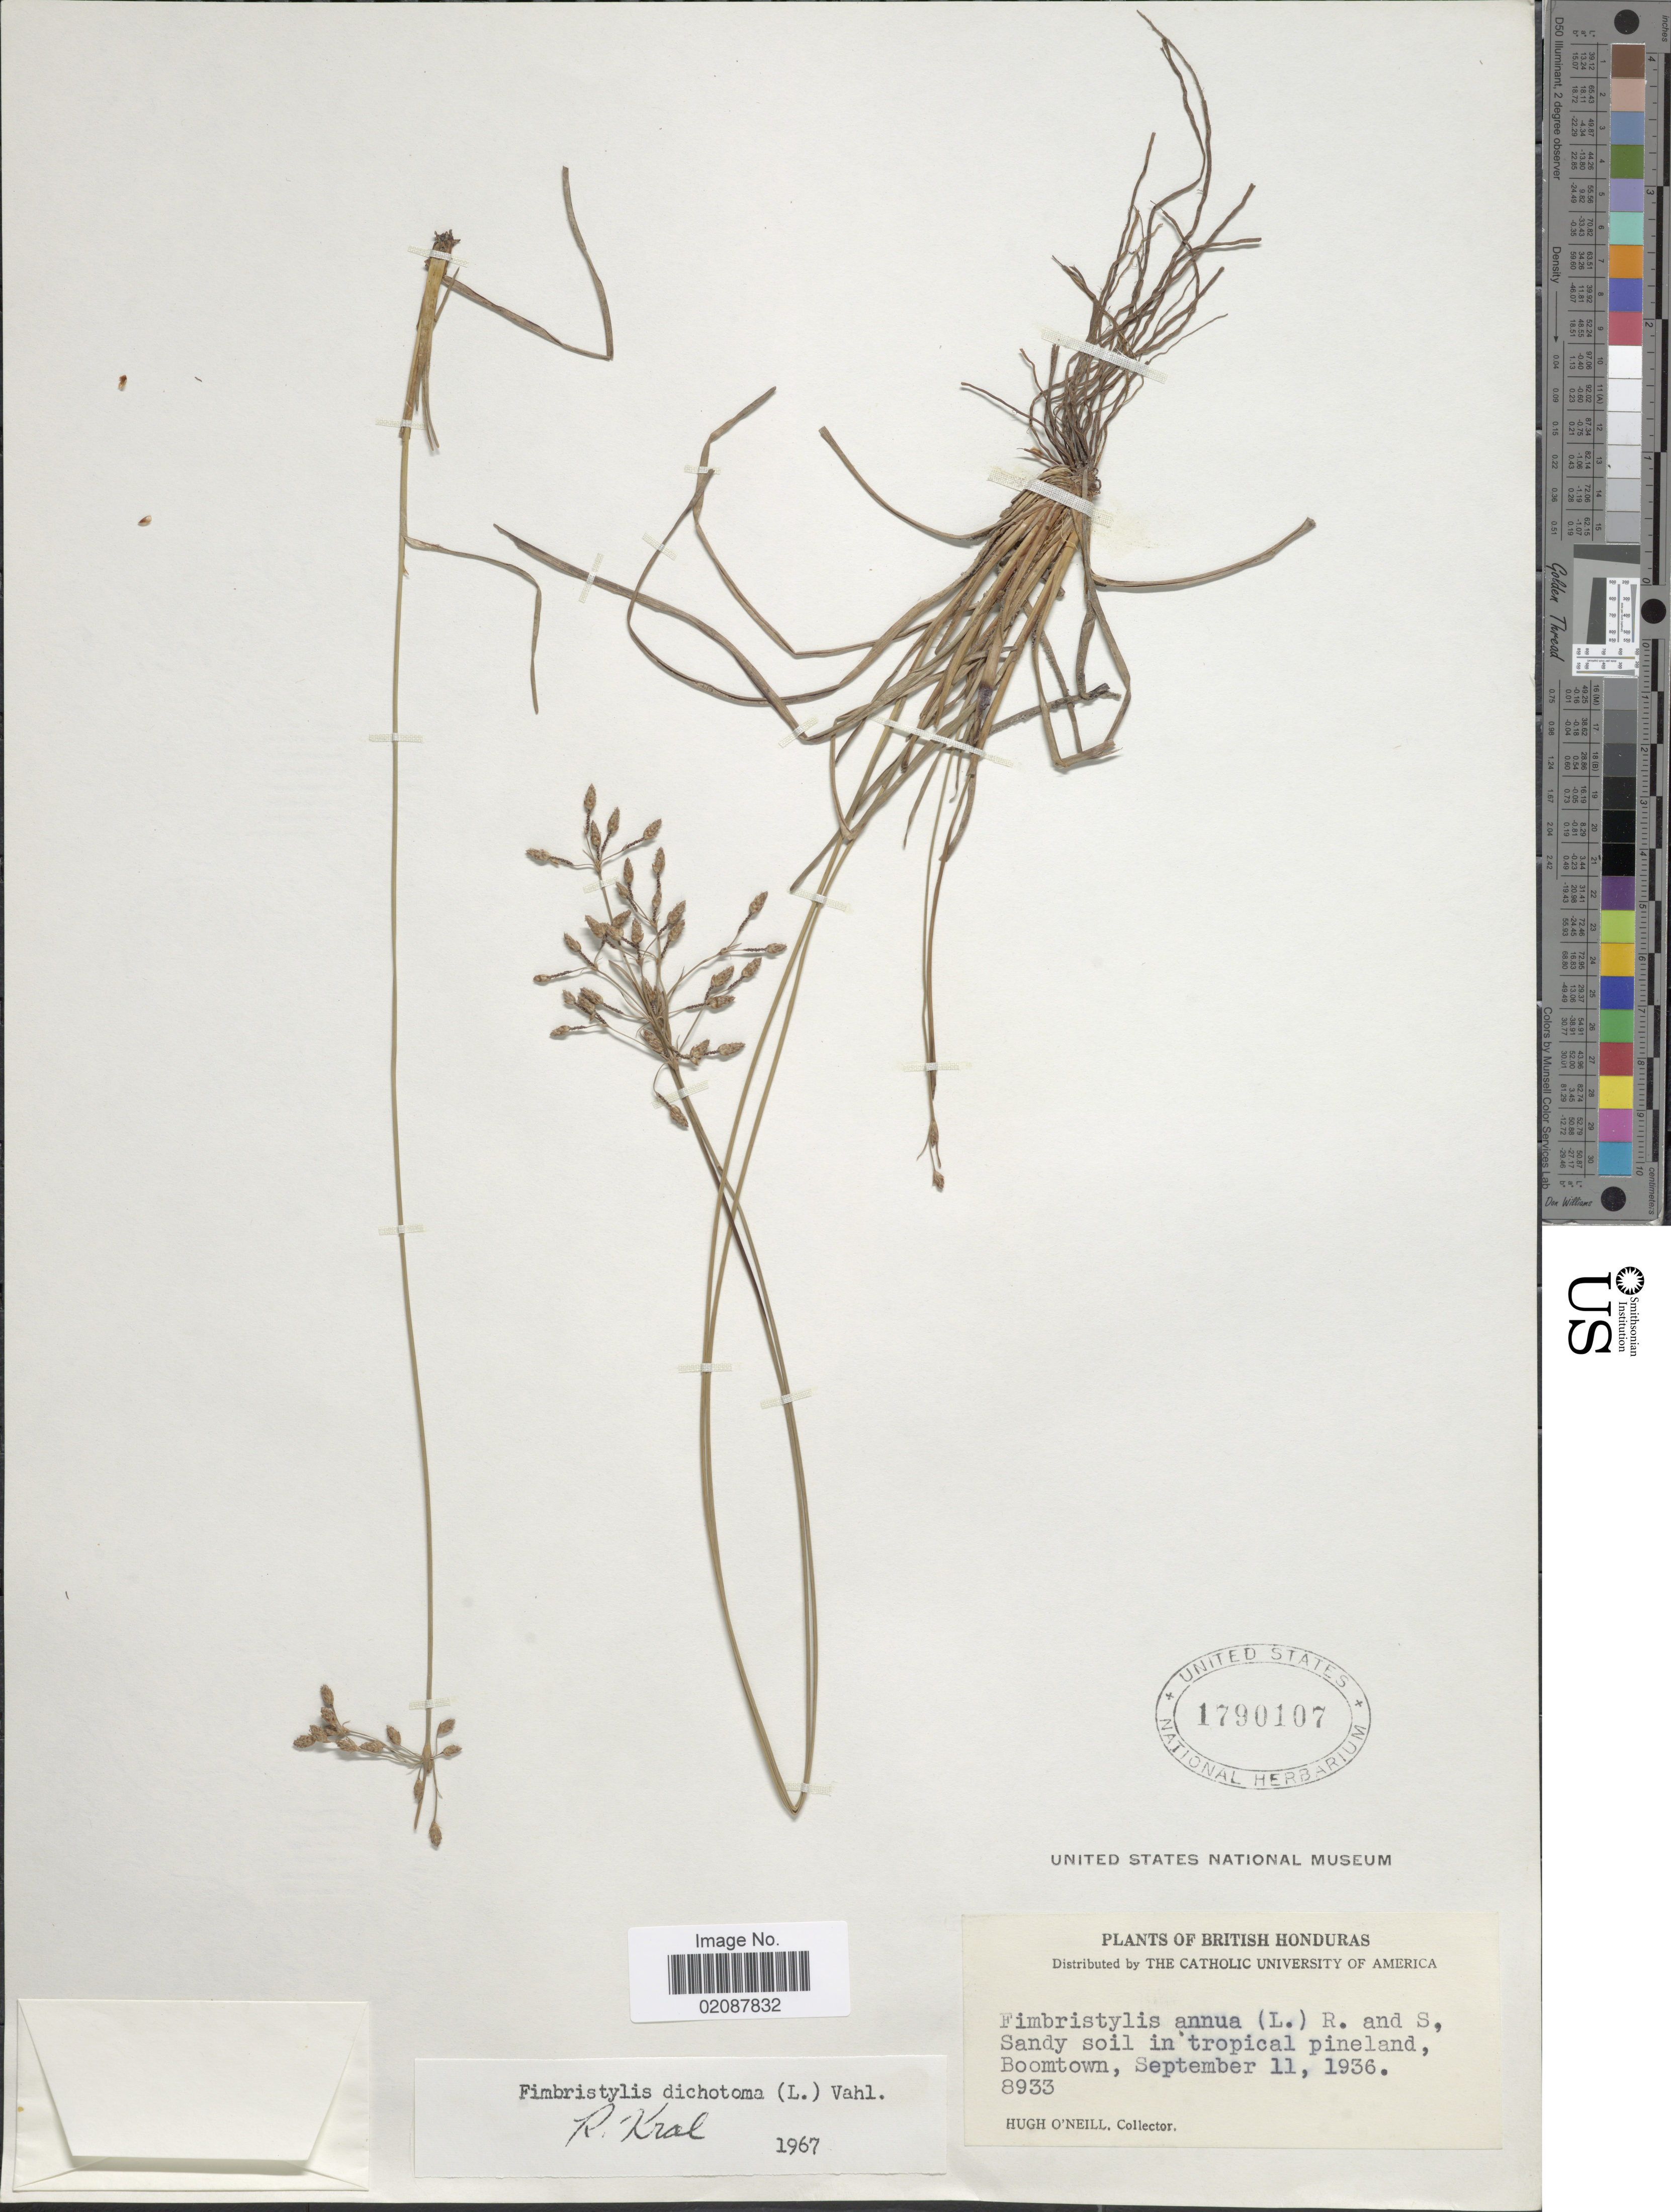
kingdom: Plantae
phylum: Tracheophyta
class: Liliopsida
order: Poales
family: Cyperaceae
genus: Fimbristylis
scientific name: Fimbristylis dichotoma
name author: (L.) Vahl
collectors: H. O'Neill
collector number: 8933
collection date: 1936-09-11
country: Belize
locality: Sandy soil in tropical pineland, Boomtown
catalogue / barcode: US 1790107